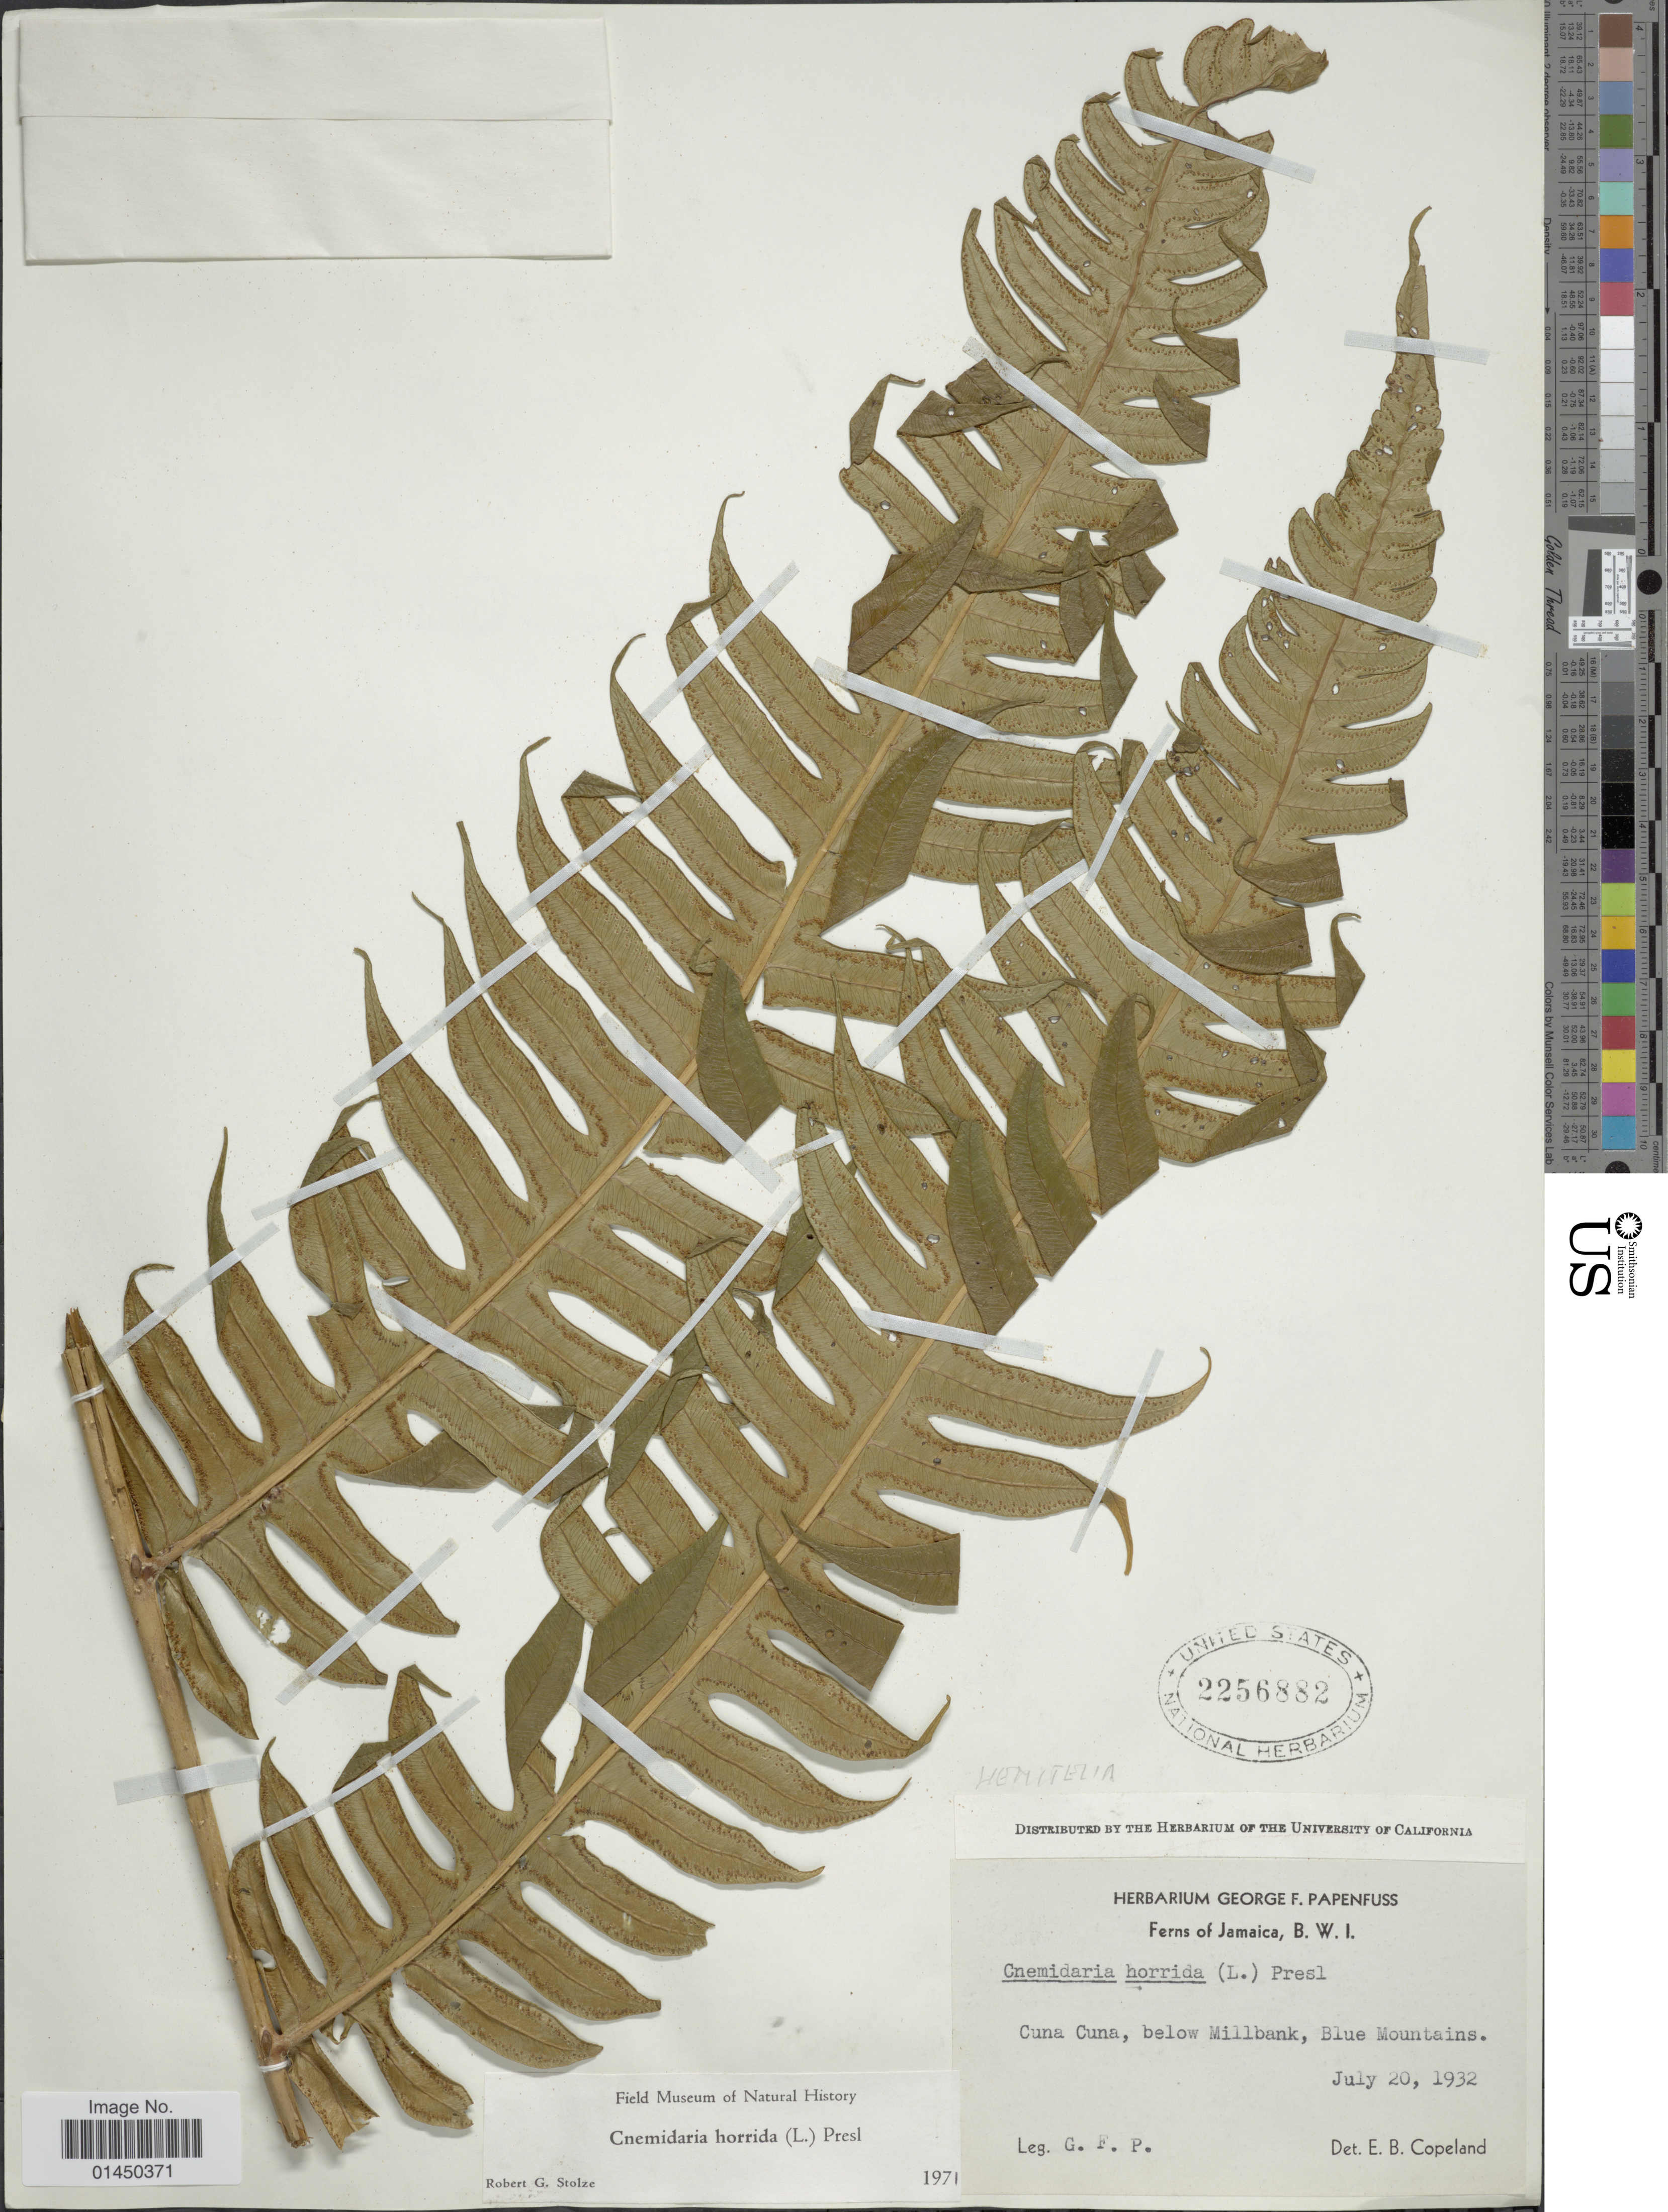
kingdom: Plantae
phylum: Tracheophyta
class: Polypodiopsida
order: Cyatheales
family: Cyatheaceae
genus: Cyathea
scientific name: Cyathea horrida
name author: (L.) Sm.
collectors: G. Papenfuss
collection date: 1932-07-20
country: Jamaica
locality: Cuna Cuna, below Millbank, Blue Mountains.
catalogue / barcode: US 2256882